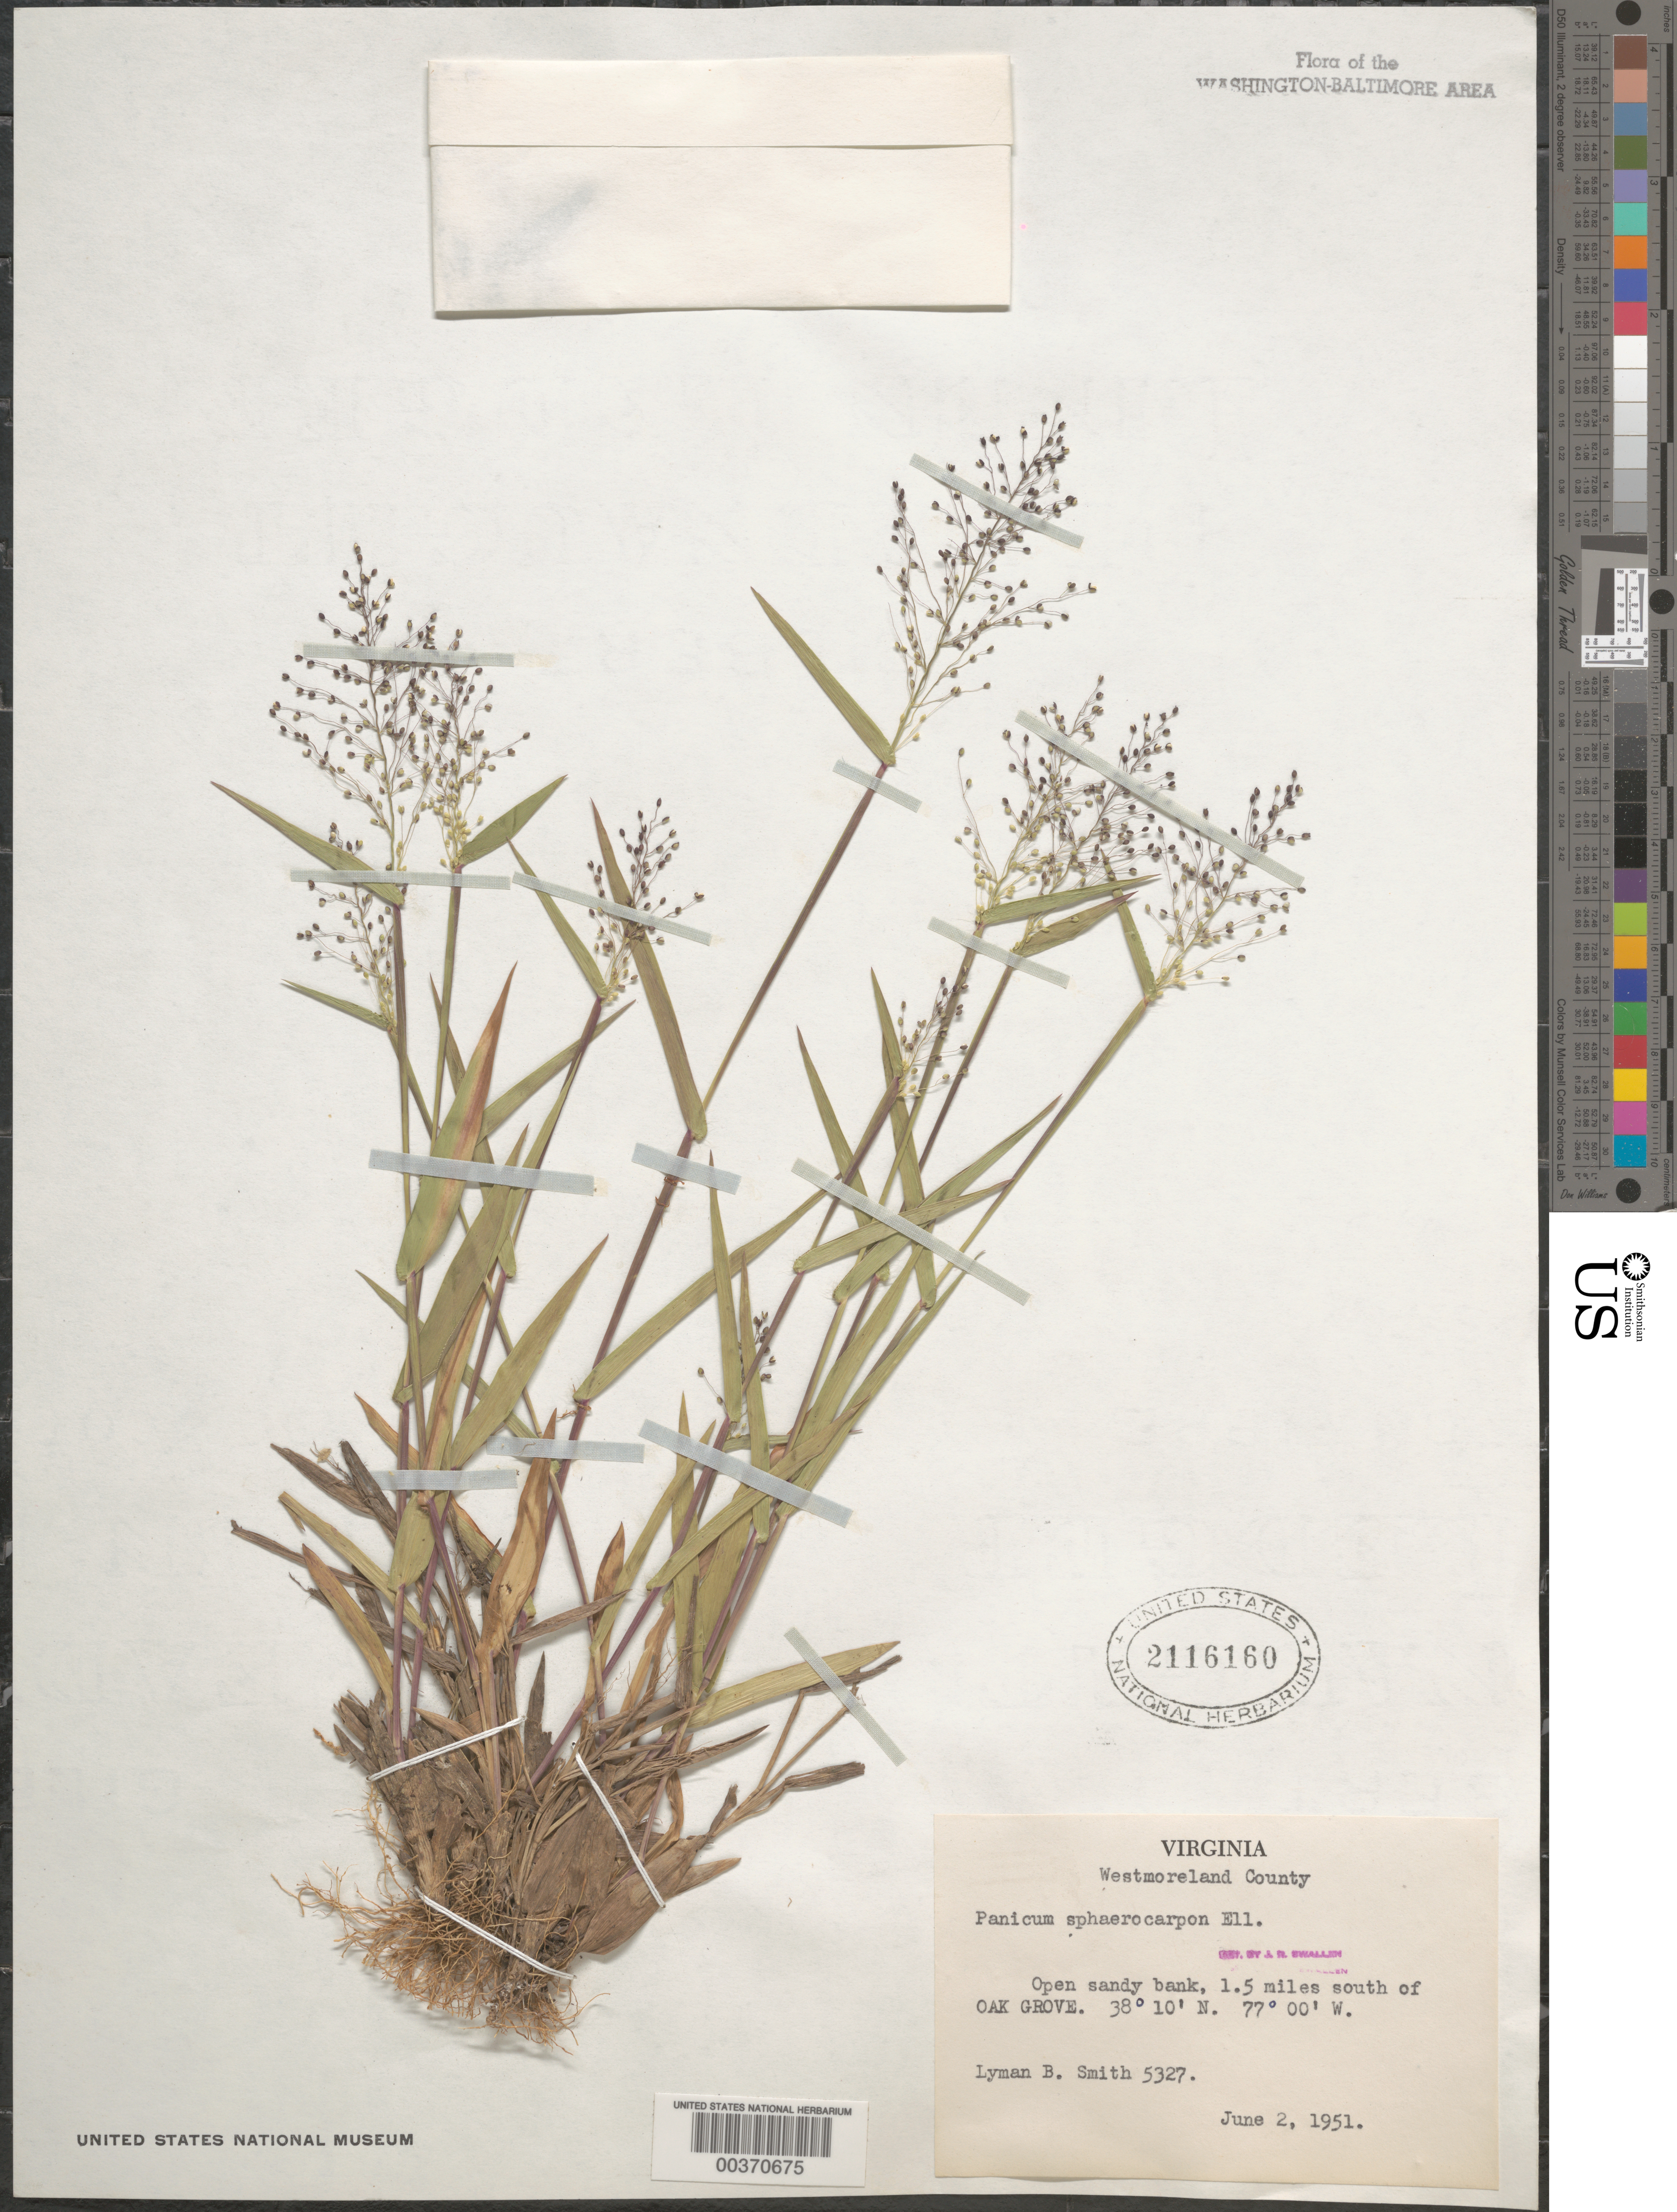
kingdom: Plantae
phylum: Tracheophyta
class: Liliopsida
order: Poales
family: Poaceae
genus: Dichanthelium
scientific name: Dichanthelium sphaerocarpon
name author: (Elliott) Gould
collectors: L. Smith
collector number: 5327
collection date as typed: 02 Jun 1951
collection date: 1951-06-02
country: United States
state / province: Virginia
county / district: Westmoreland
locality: South of Oak Grove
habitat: Open sandy bank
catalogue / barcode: US 2116160